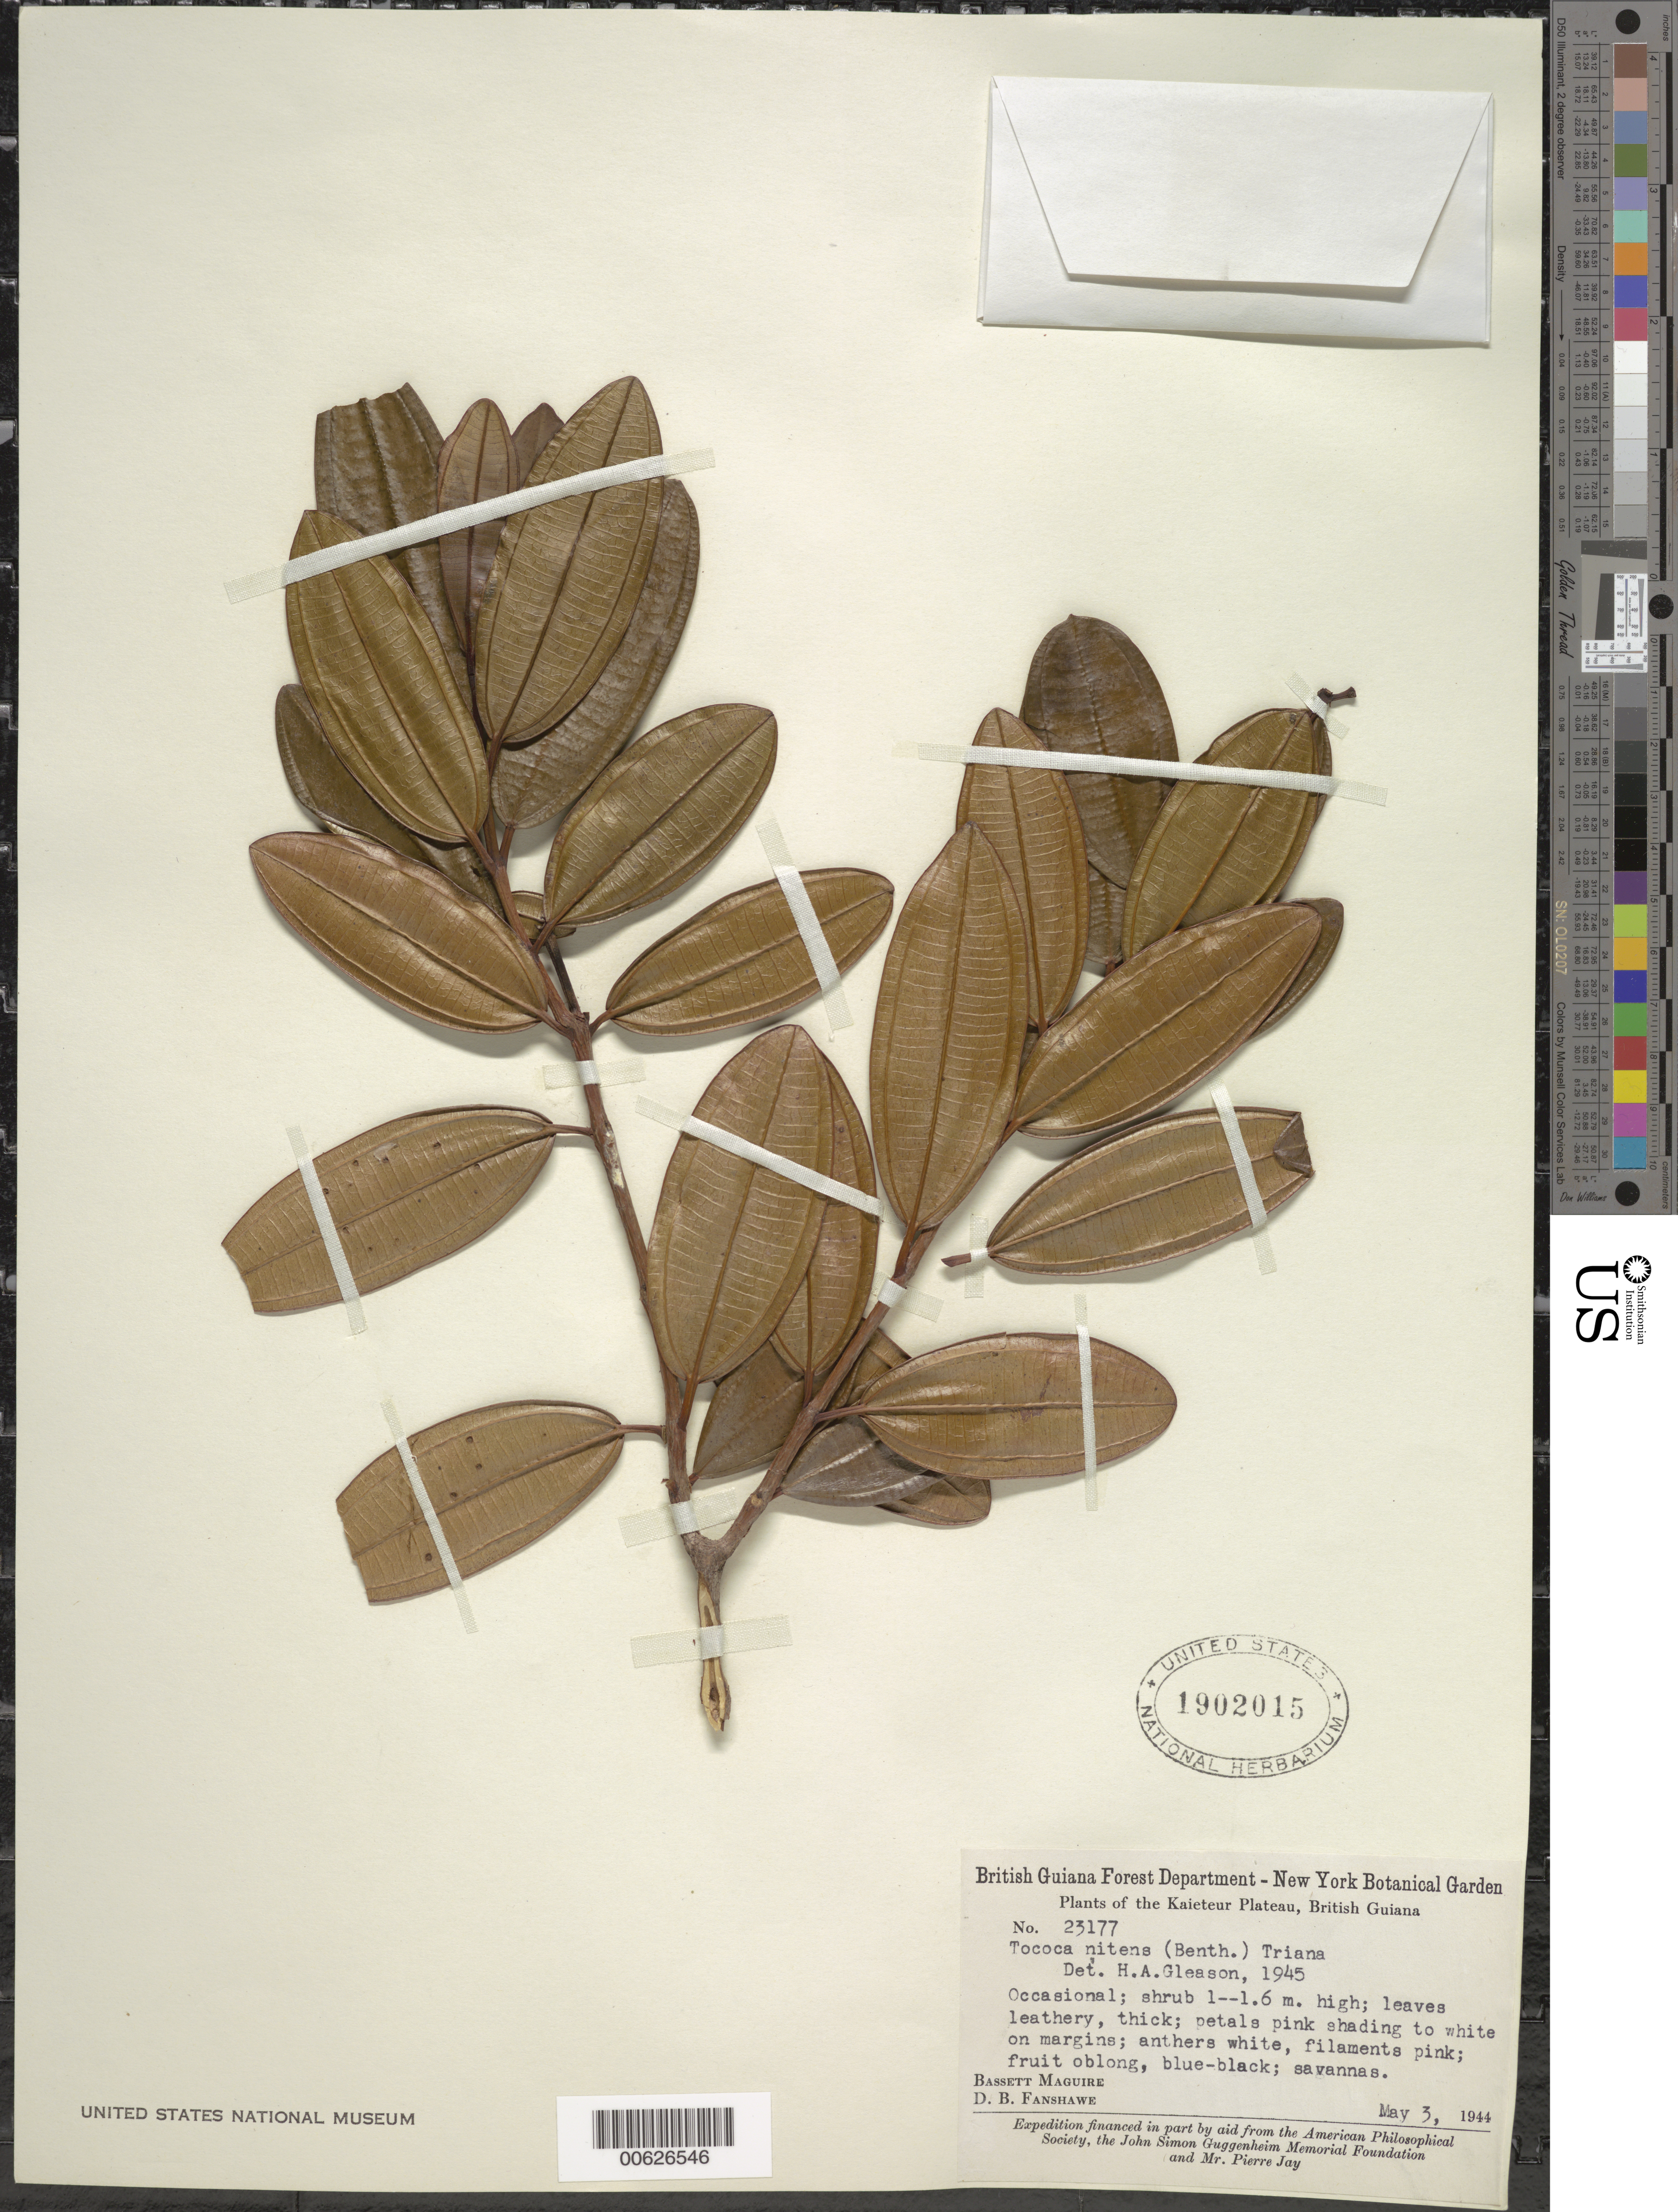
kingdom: Plantae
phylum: Tracheophyta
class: Magnoliopsida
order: Myrtales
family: Melastomataceae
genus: Tococa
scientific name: Tococa nitens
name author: (Benth.) Triana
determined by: Gleason, H. A.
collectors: B. Maguire & D. B. Fanshawe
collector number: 23177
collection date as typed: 3-May-44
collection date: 1944-05-03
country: Guyana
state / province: Potaro-Siparuni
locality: Kaieteur Plateau, Potaro River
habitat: Savannas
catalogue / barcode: US 1902015